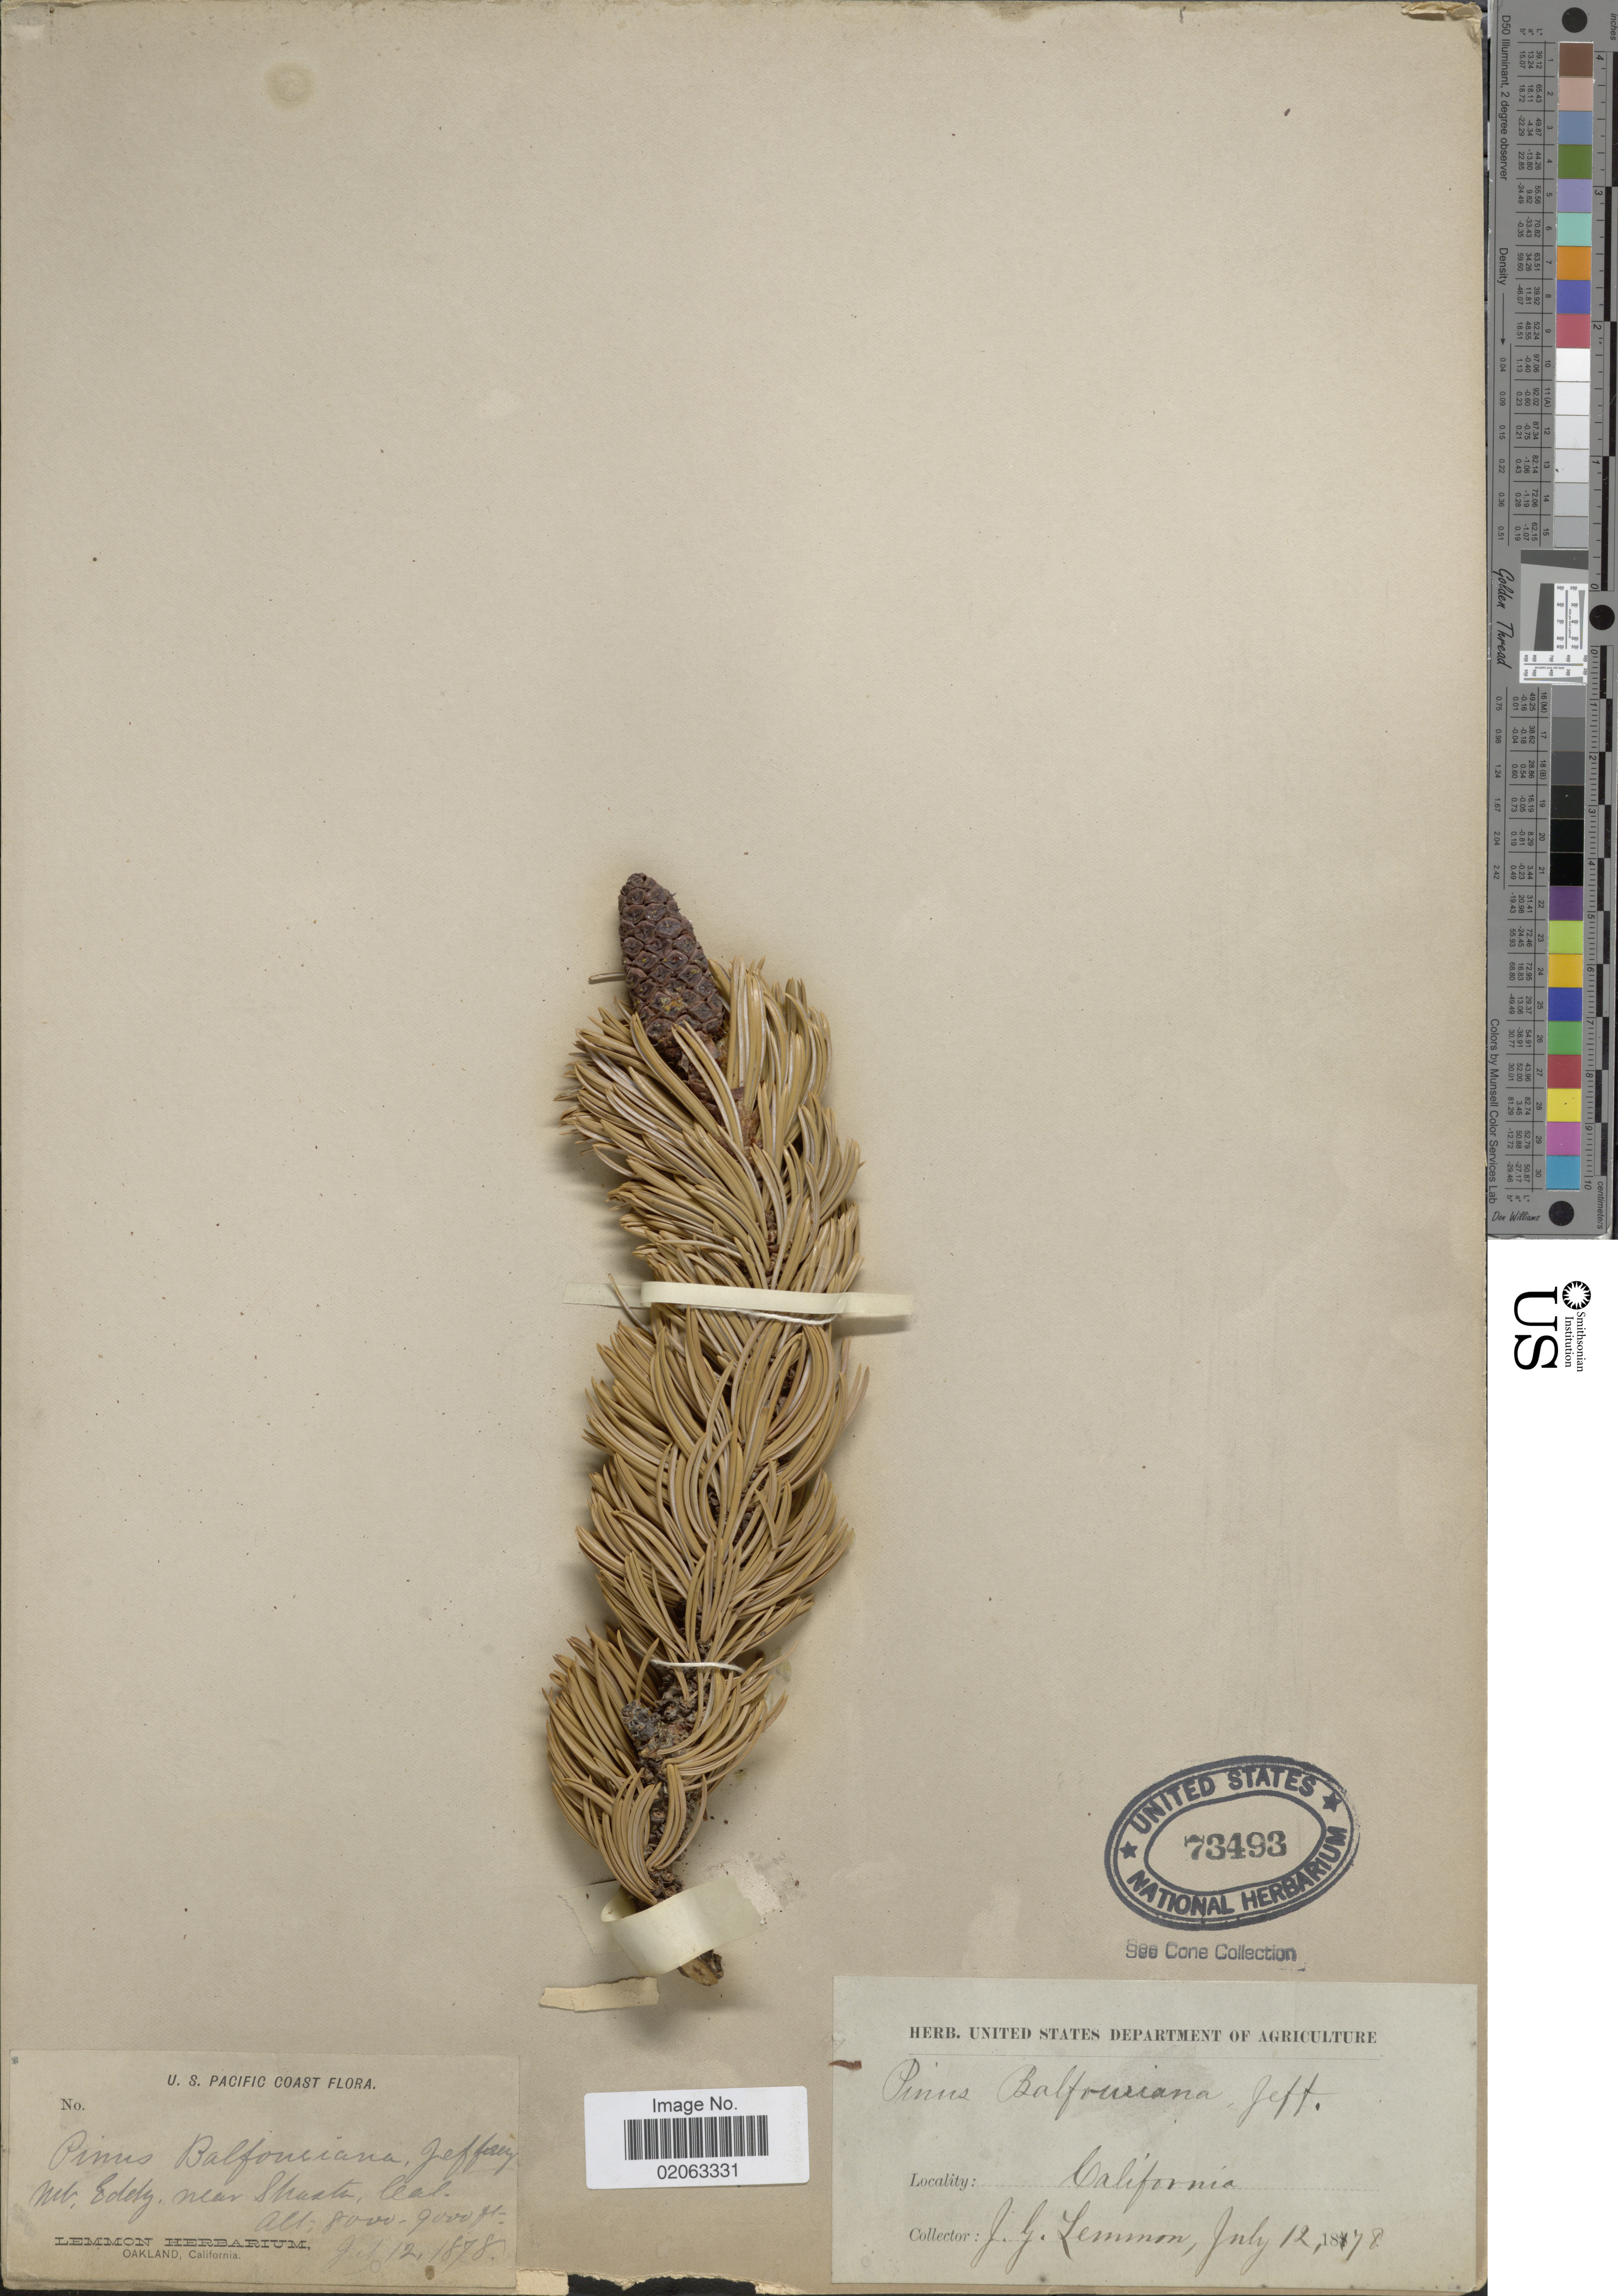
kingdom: Plantae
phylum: Tracheophyta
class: Pinopsida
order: Pinales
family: Pinaceae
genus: Pinus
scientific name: Pinus balfouriana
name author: Balf.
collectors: J. Lemmon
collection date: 1878-07-12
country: United States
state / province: California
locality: Mt Eddy near Shasta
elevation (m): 2438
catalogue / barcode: US 73493